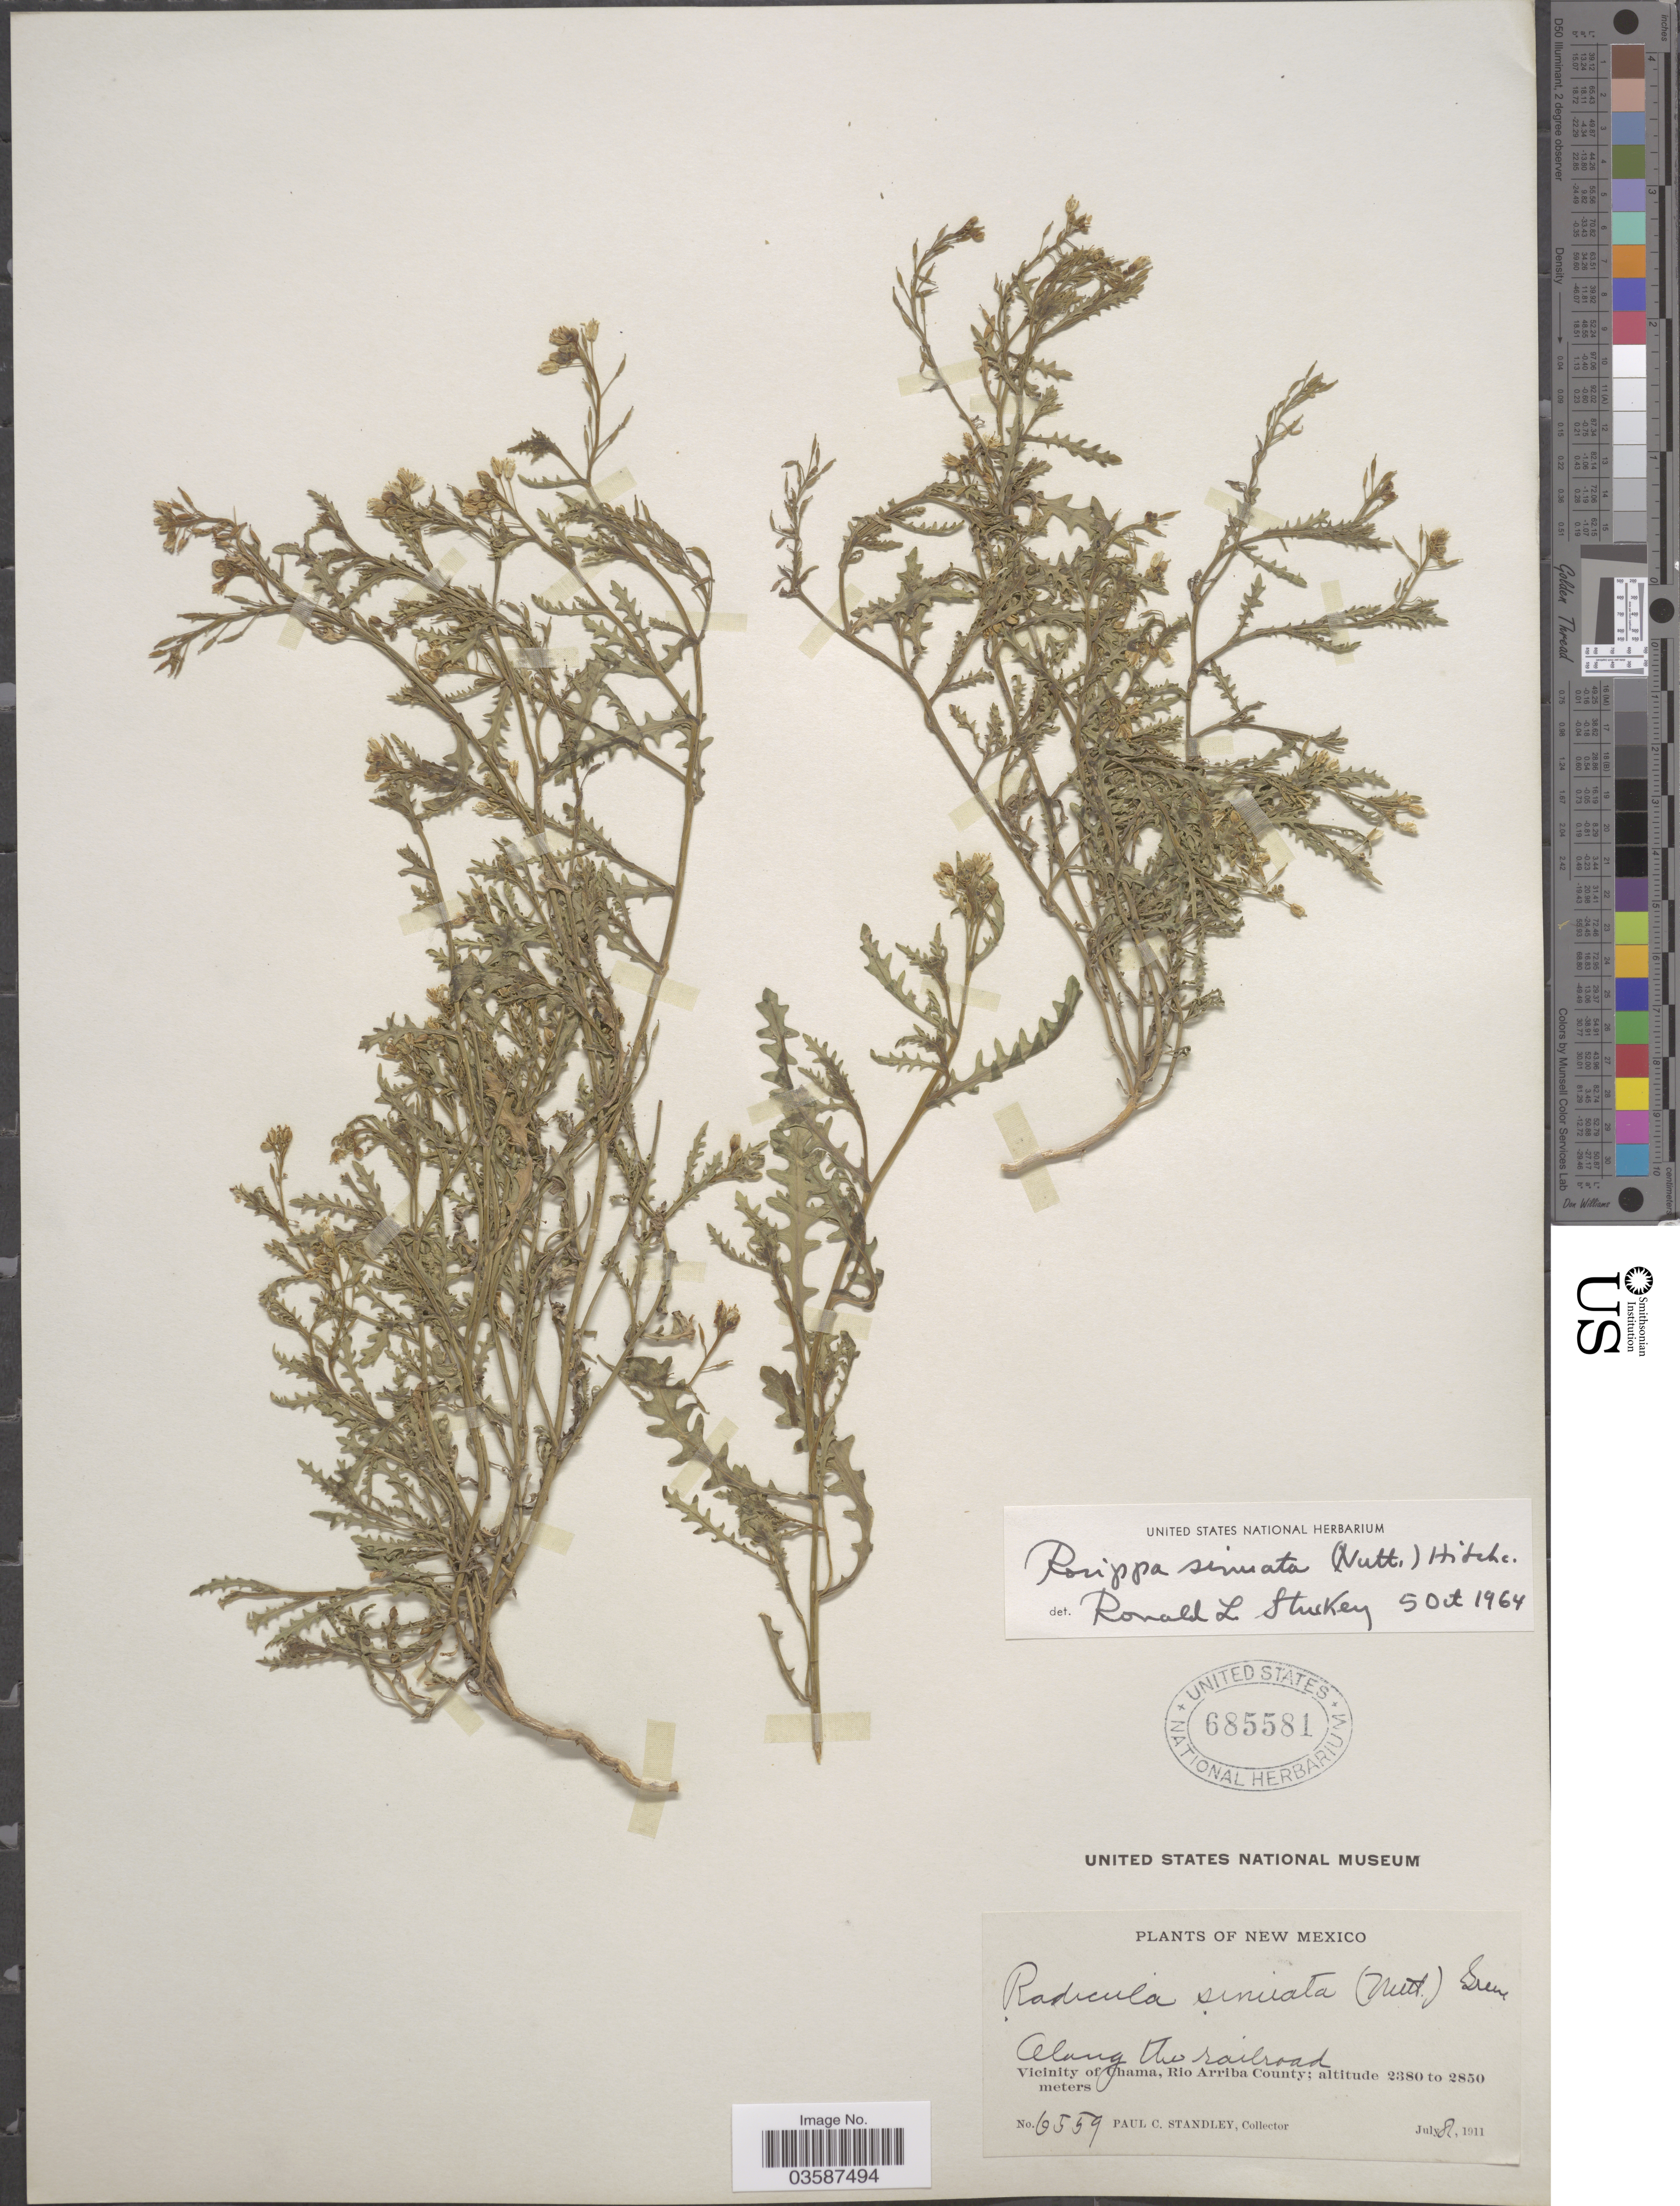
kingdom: Plantae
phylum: Tracheophyta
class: Magnoliopsida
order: Brassicales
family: Brassicaceae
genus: Rorippa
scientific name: Rorippa sinuata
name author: (Nutt.) Hitchc.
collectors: P. C. Standley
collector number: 6559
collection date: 1911-07-08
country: United States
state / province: New Mexico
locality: Along the railroad. Vicinity of Chama, Rio Arriba County.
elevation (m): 2380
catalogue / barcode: US 685581